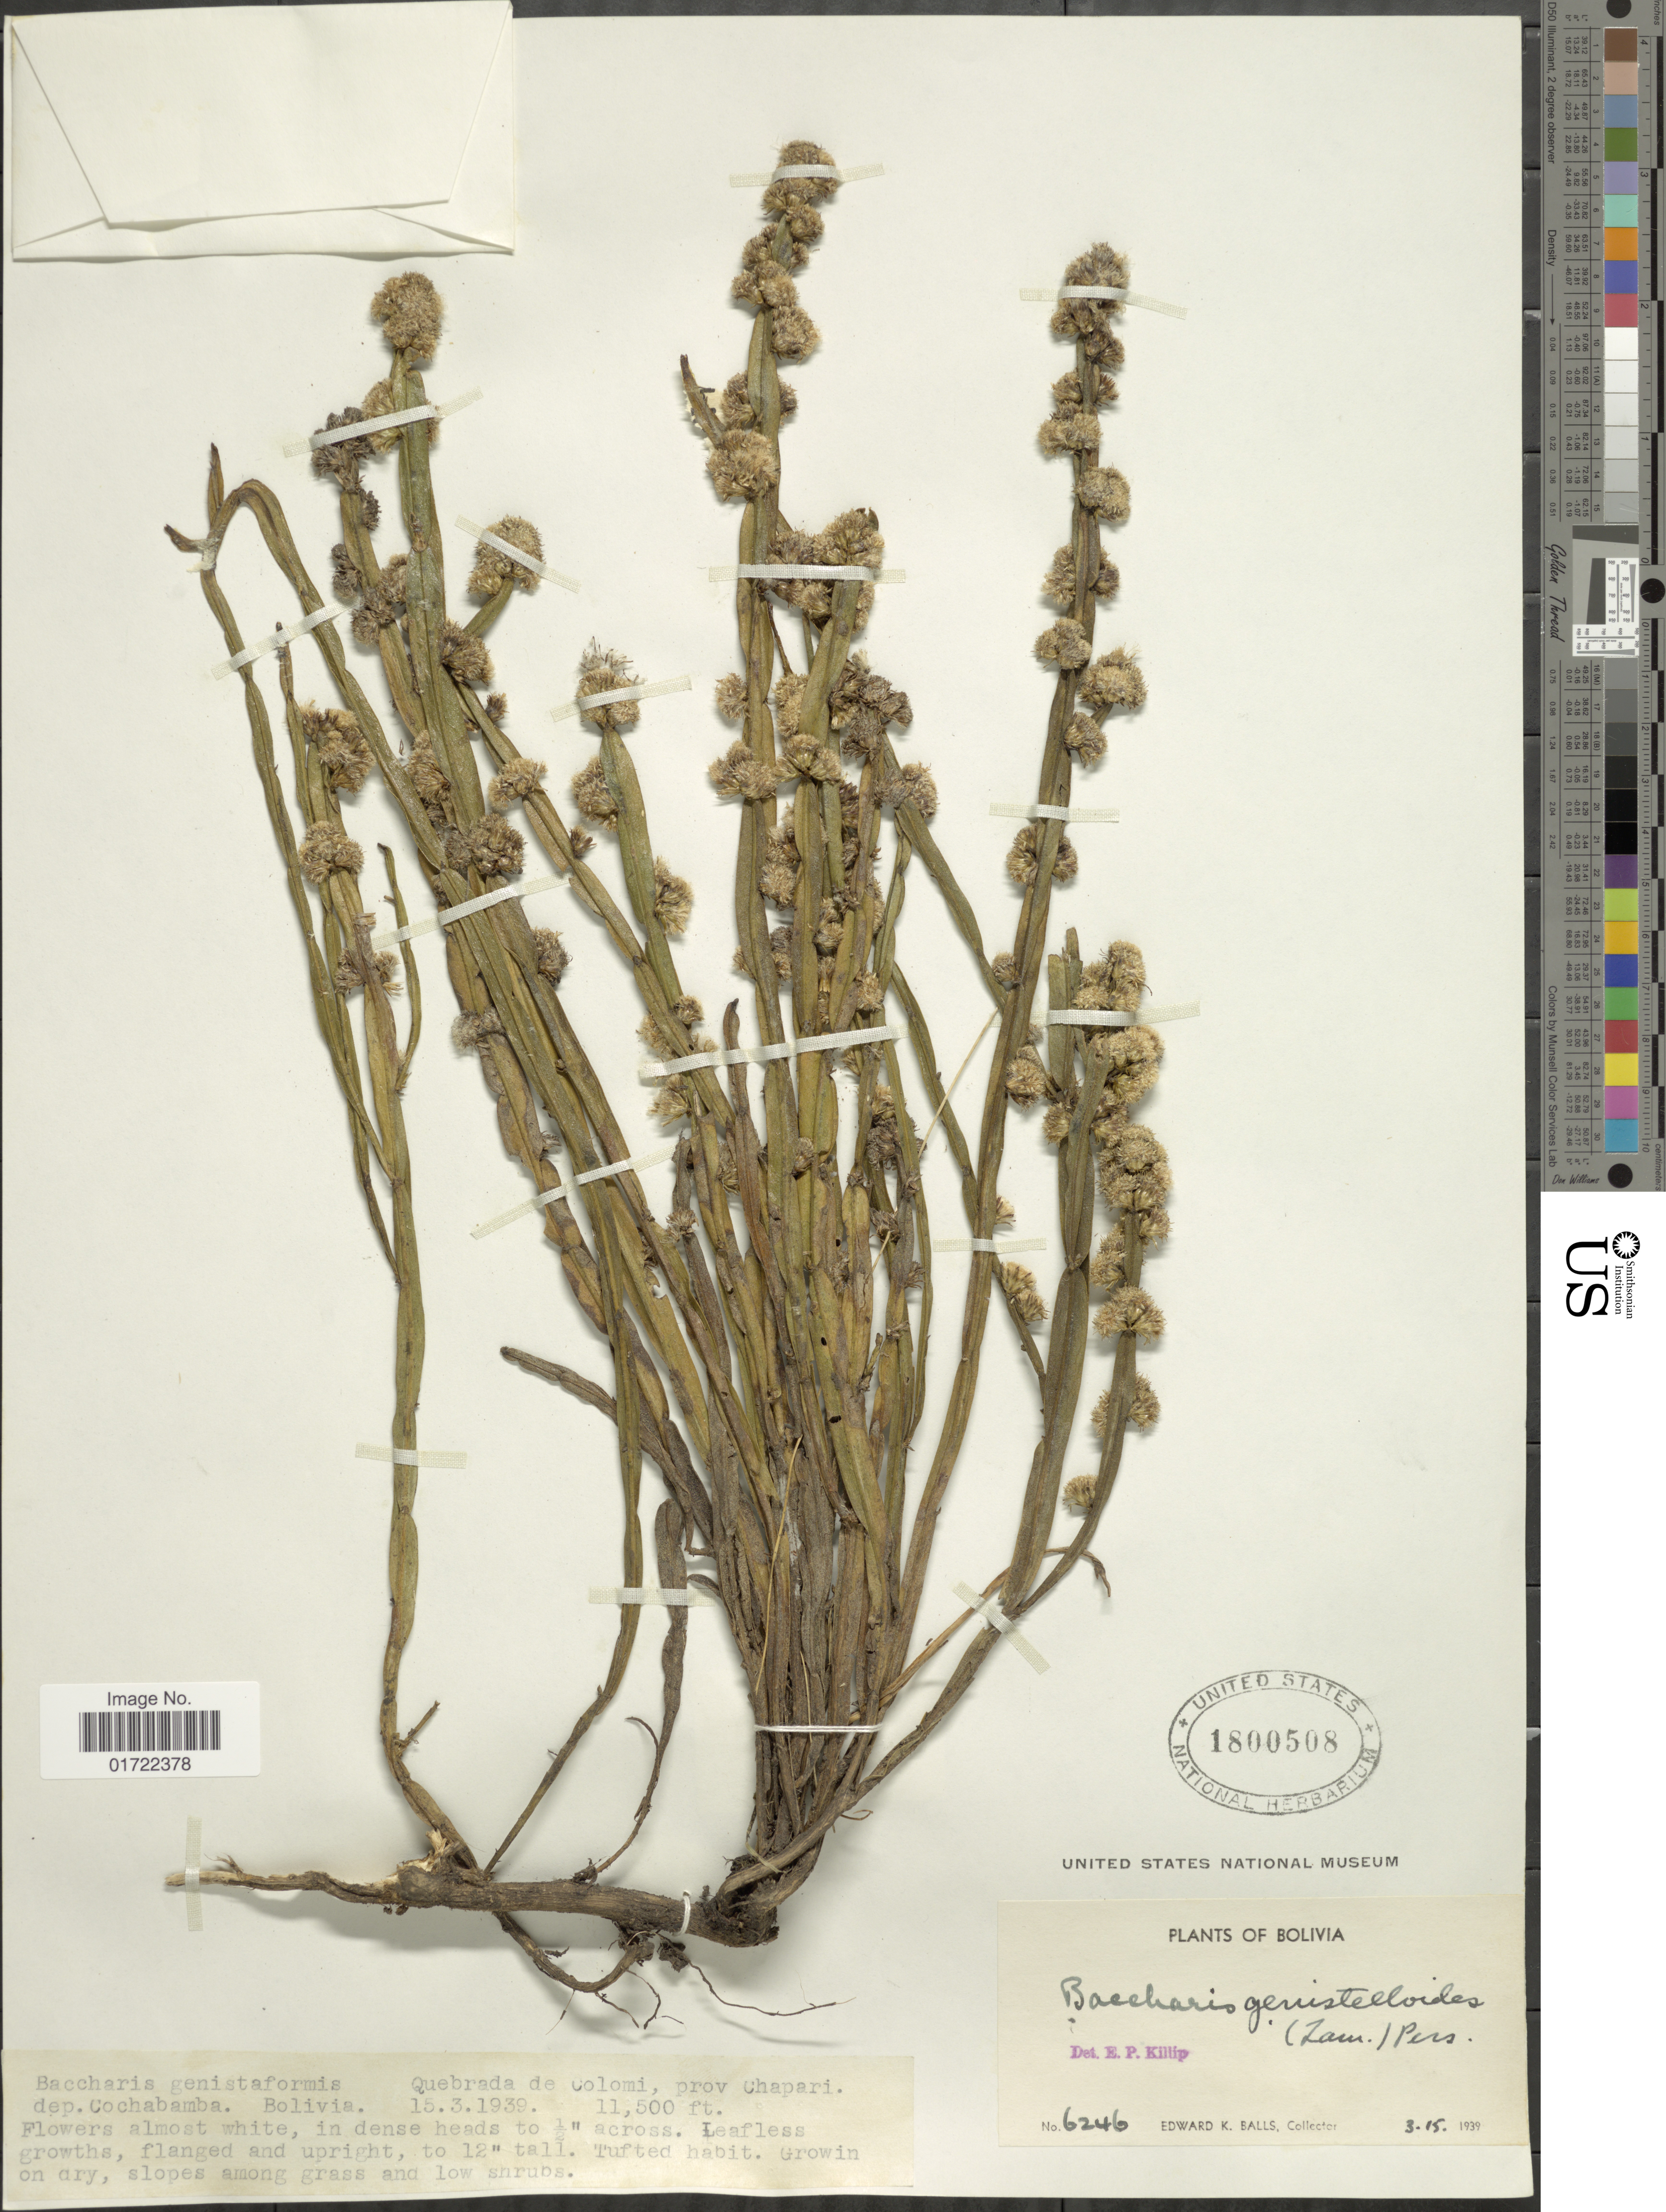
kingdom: Plantae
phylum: Tracheophyta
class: Magnoliopsida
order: Asterales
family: Asteraceae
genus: Baccharis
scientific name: Baccharis genistelloides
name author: (Lam.) Pers.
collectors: E. K. Balls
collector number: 6246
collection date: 1939-03-15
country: Bolivia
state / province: Cochabamba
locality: Quebrada de Colomi, prov. Chapari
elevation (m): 3505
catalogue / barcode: US 1800508